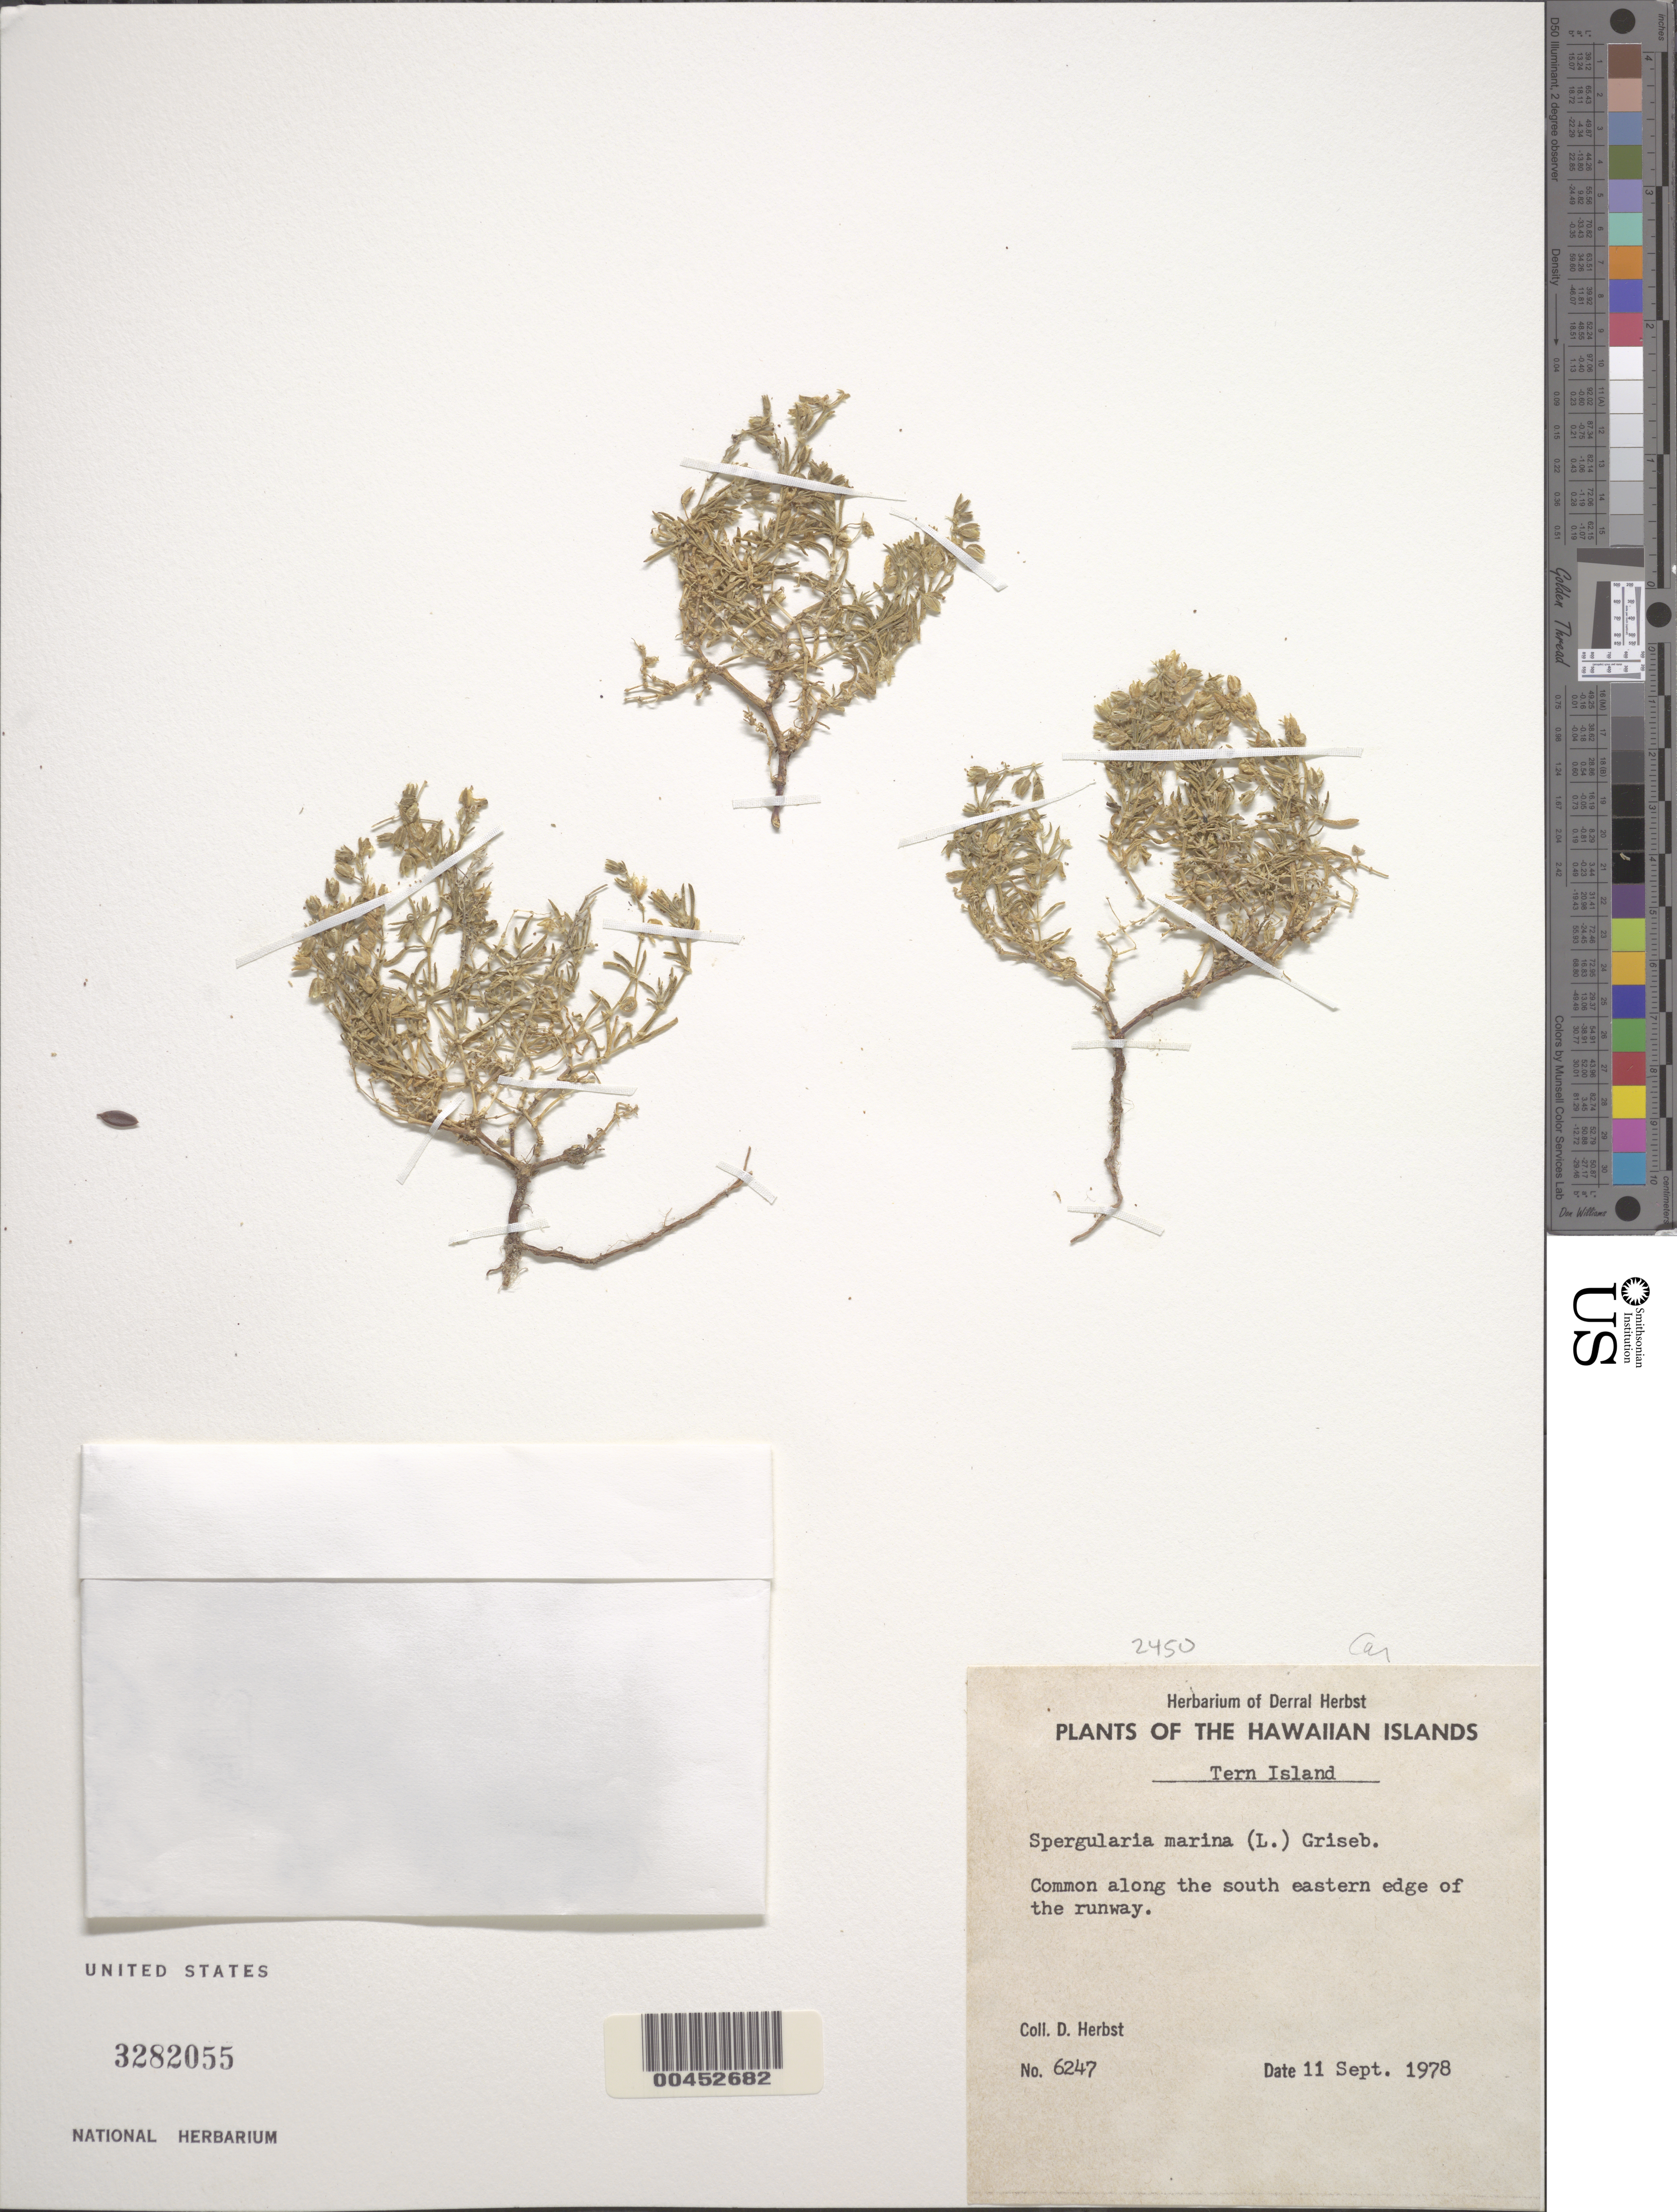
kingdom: Plantae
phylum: Tracheophyta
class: Magnoliopsida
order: Caryophyllales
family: Caryophyllaceae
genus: Spergularia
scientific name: Spergularia marina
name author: (L.) Griseb.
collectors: D. R. Herbst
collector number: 6247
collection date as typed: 11 Sep 1978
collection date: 1978-09-11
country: United States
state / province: Hawaii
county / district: Honolulu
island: French Frigate Shoals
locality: Tern Islet, along southeastern edge of the runway.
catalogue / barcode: US 3282055